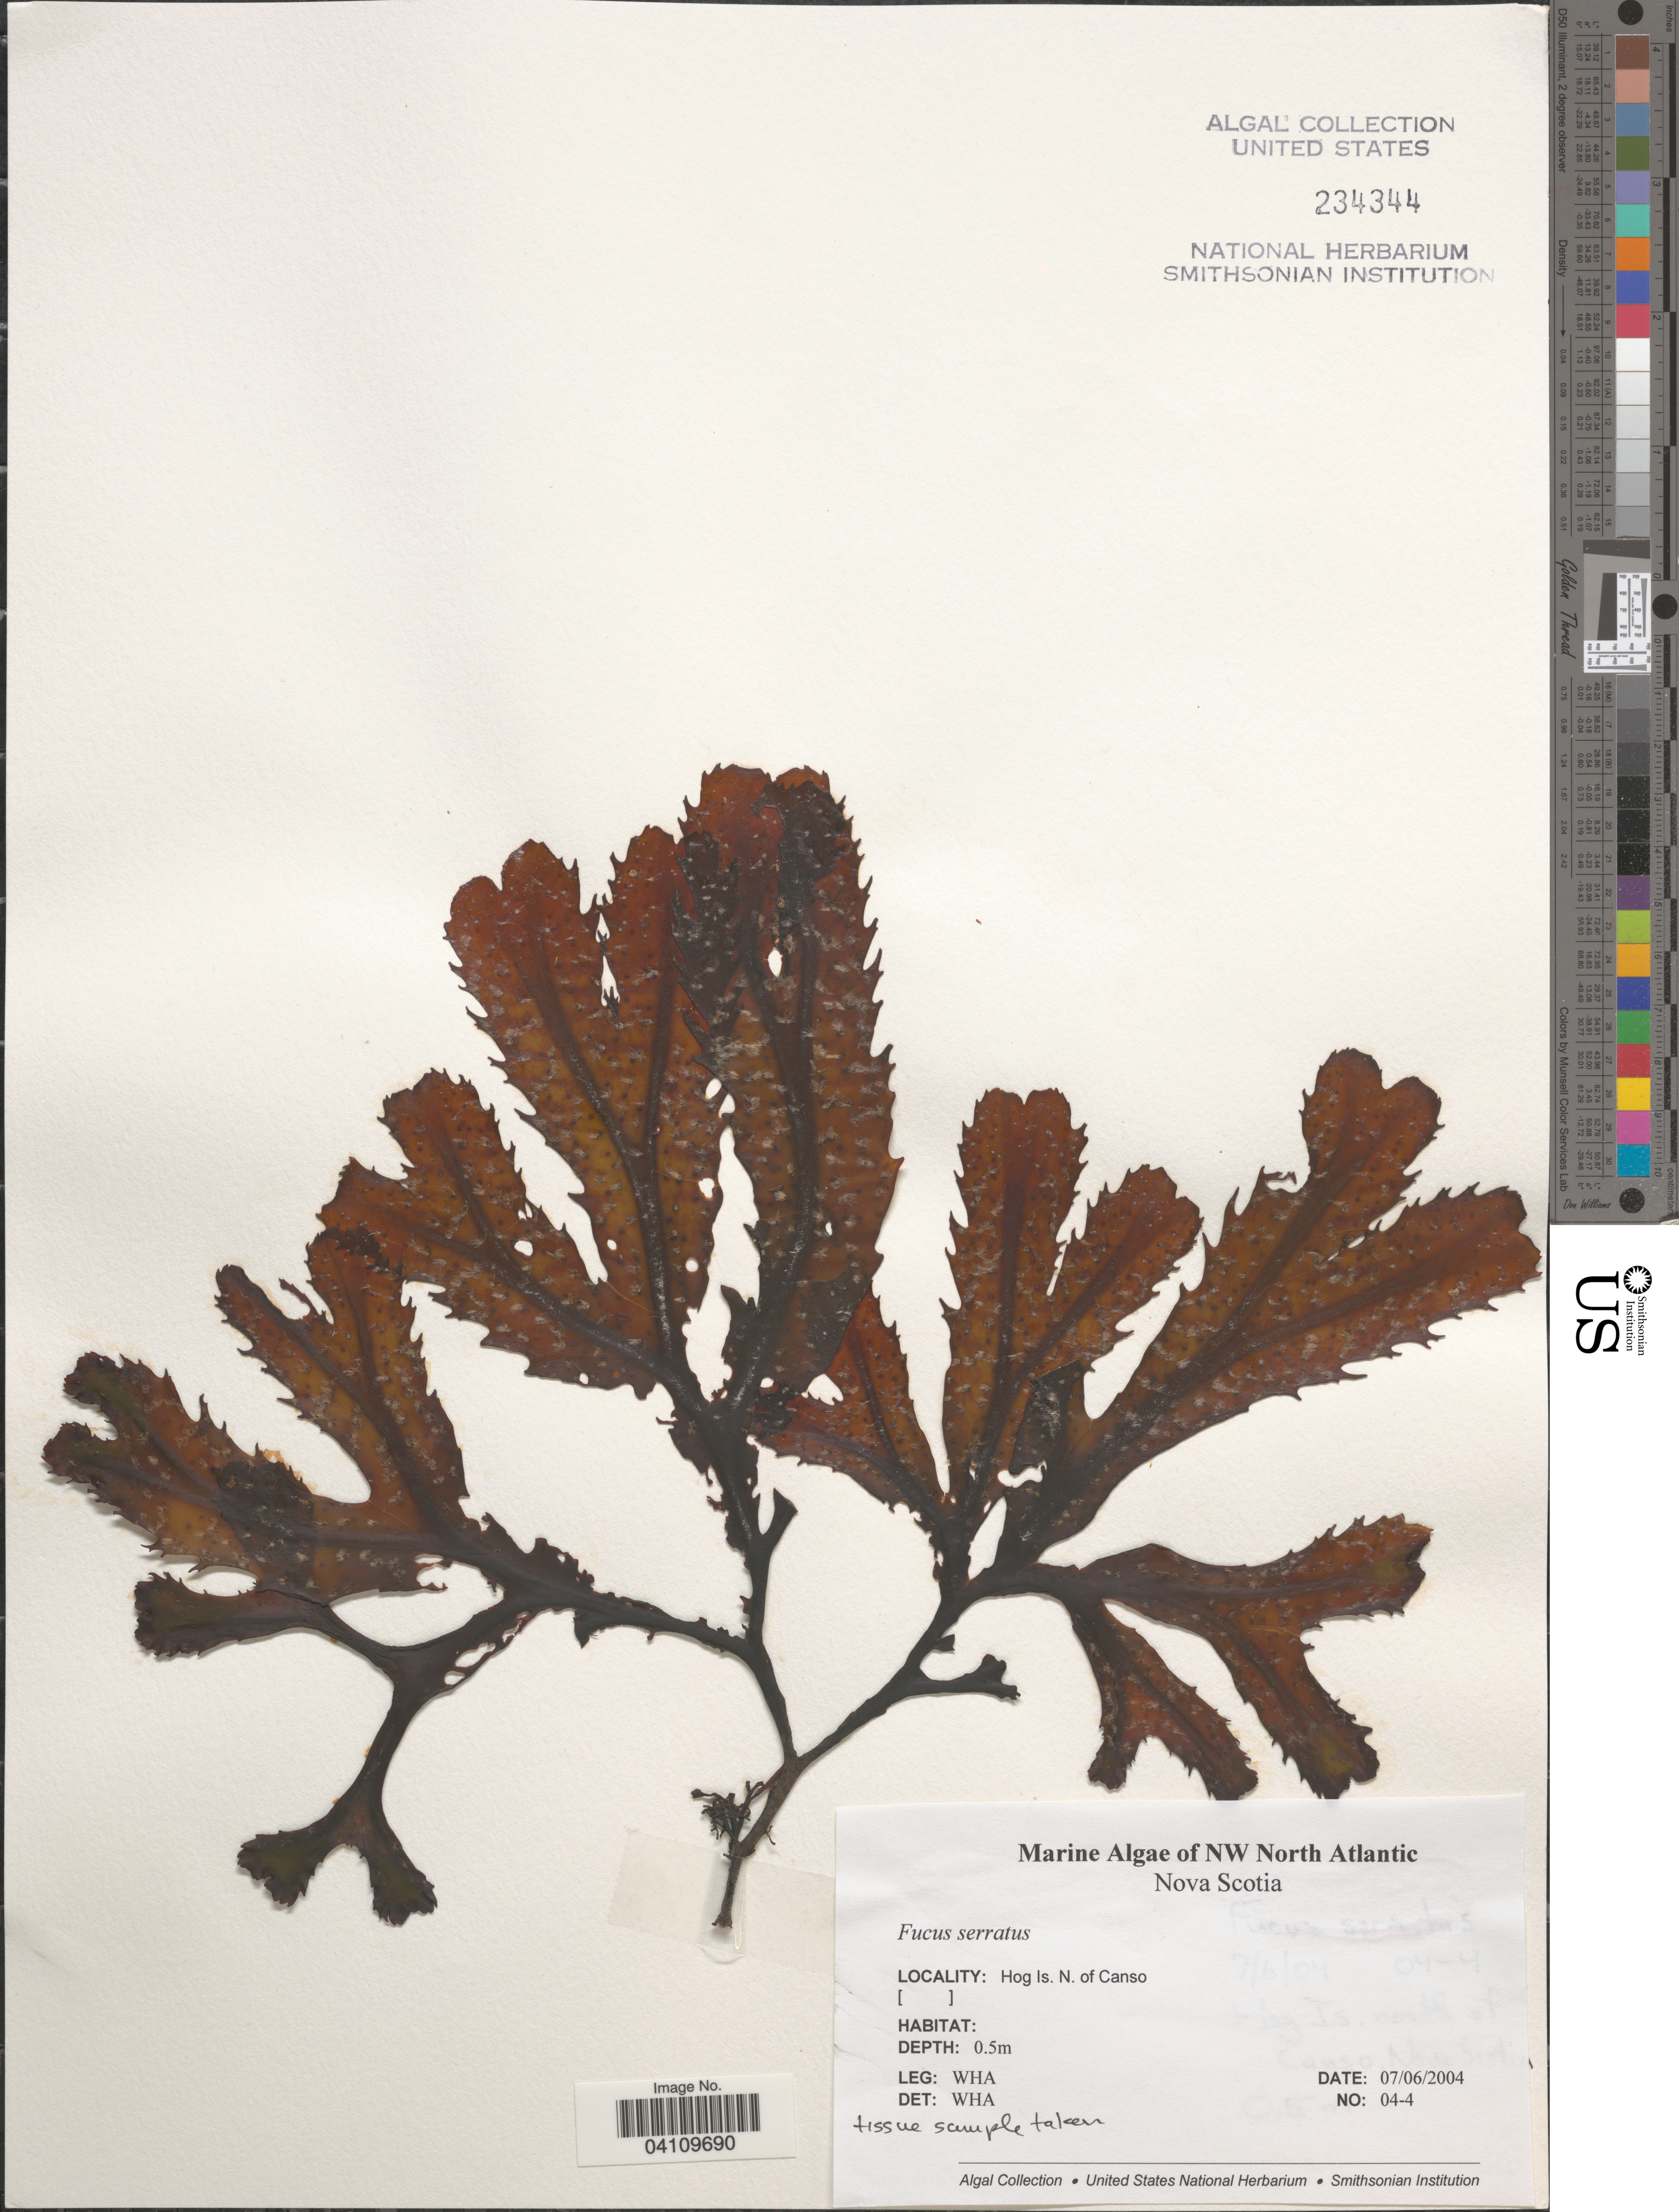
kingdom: Chromista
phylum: Ochrophyta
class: Phaeophyceae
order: Fucales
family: Fucaceae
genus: Fucus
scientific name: Fucus serratus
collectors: W. H. Adey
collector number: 04-4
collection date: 2004-06-07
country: Canada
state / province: Nova Scotia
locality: NW North Atlantic. Hog Is. N. of Canso.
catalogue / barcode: US 234344